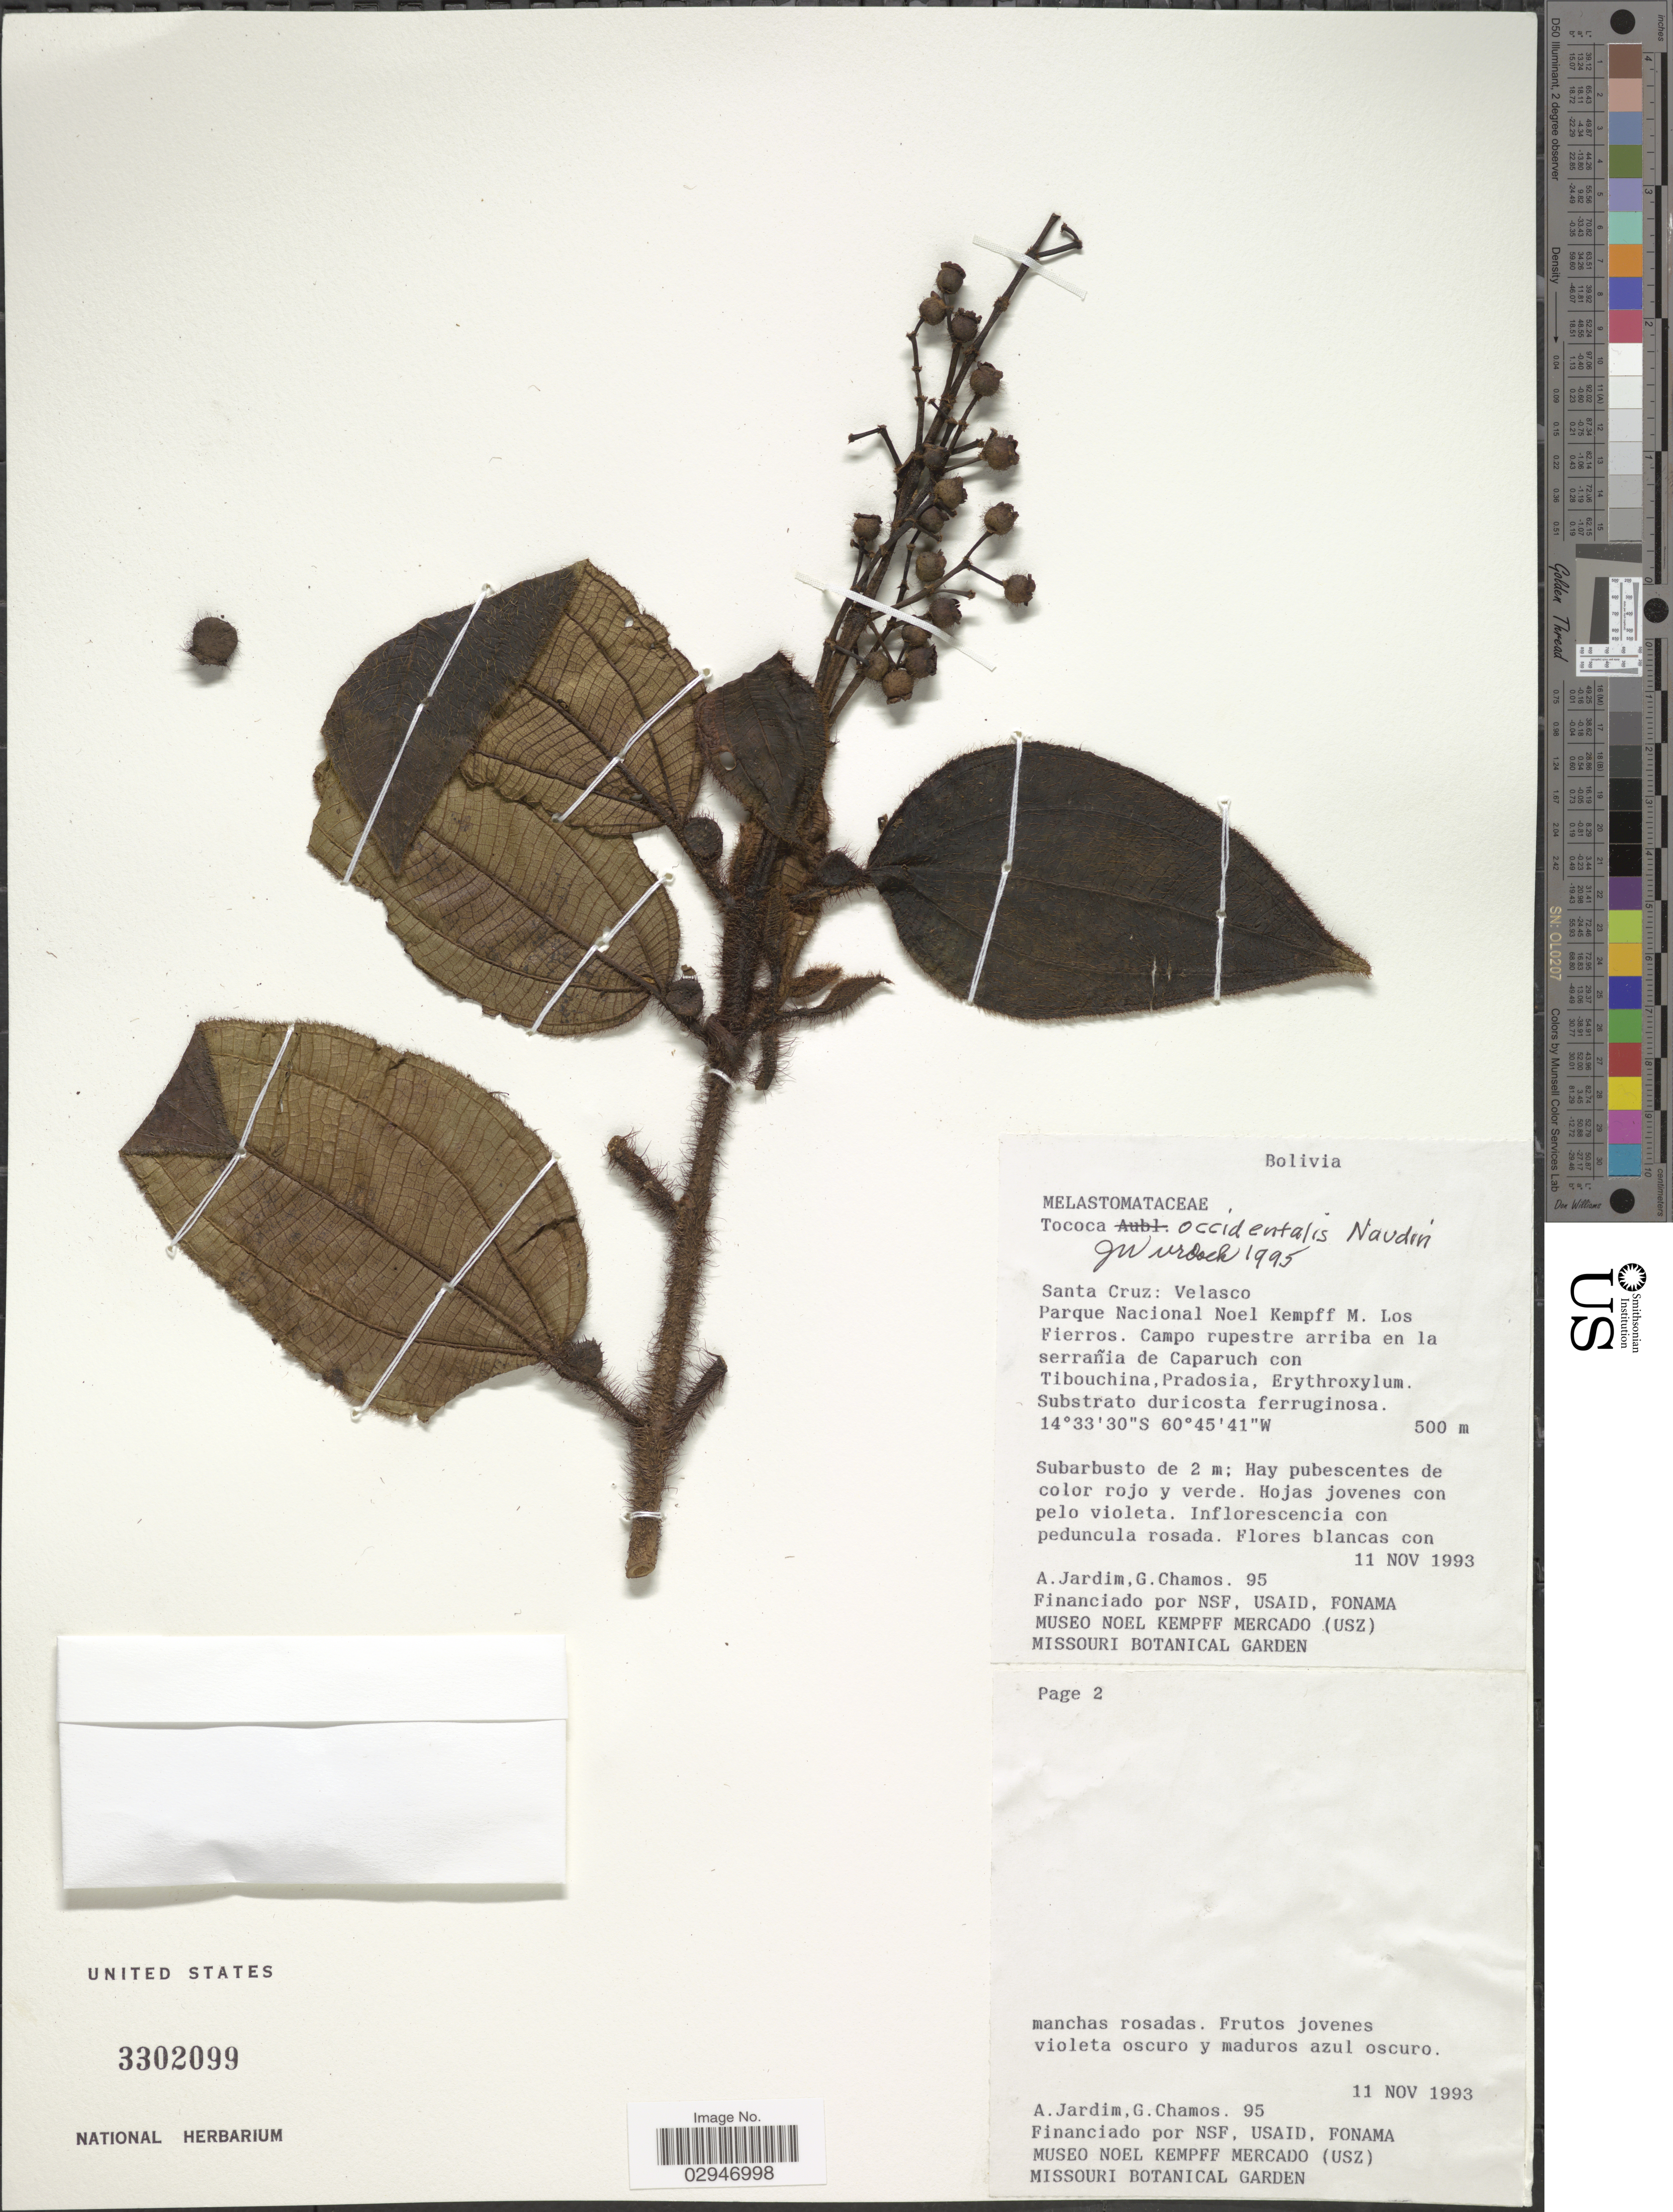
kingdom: Plantae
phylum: Tracheophyta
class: Magnoliopsida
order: Myrtales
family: Melastomataceae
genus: Tococa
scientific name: Tococa occidentalis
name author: Naudin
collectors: A. Jardim & G. Chamos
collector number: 95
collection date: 1993-11-11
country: Bolivia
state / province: Santa Cruz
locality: Parque Nacional Noel Kempff M. Los Fierros. Campo rupestre arriba en la serrañia de Caparuch con Tibouchina, Pradosia.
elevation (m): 500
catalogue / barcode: US 3302099